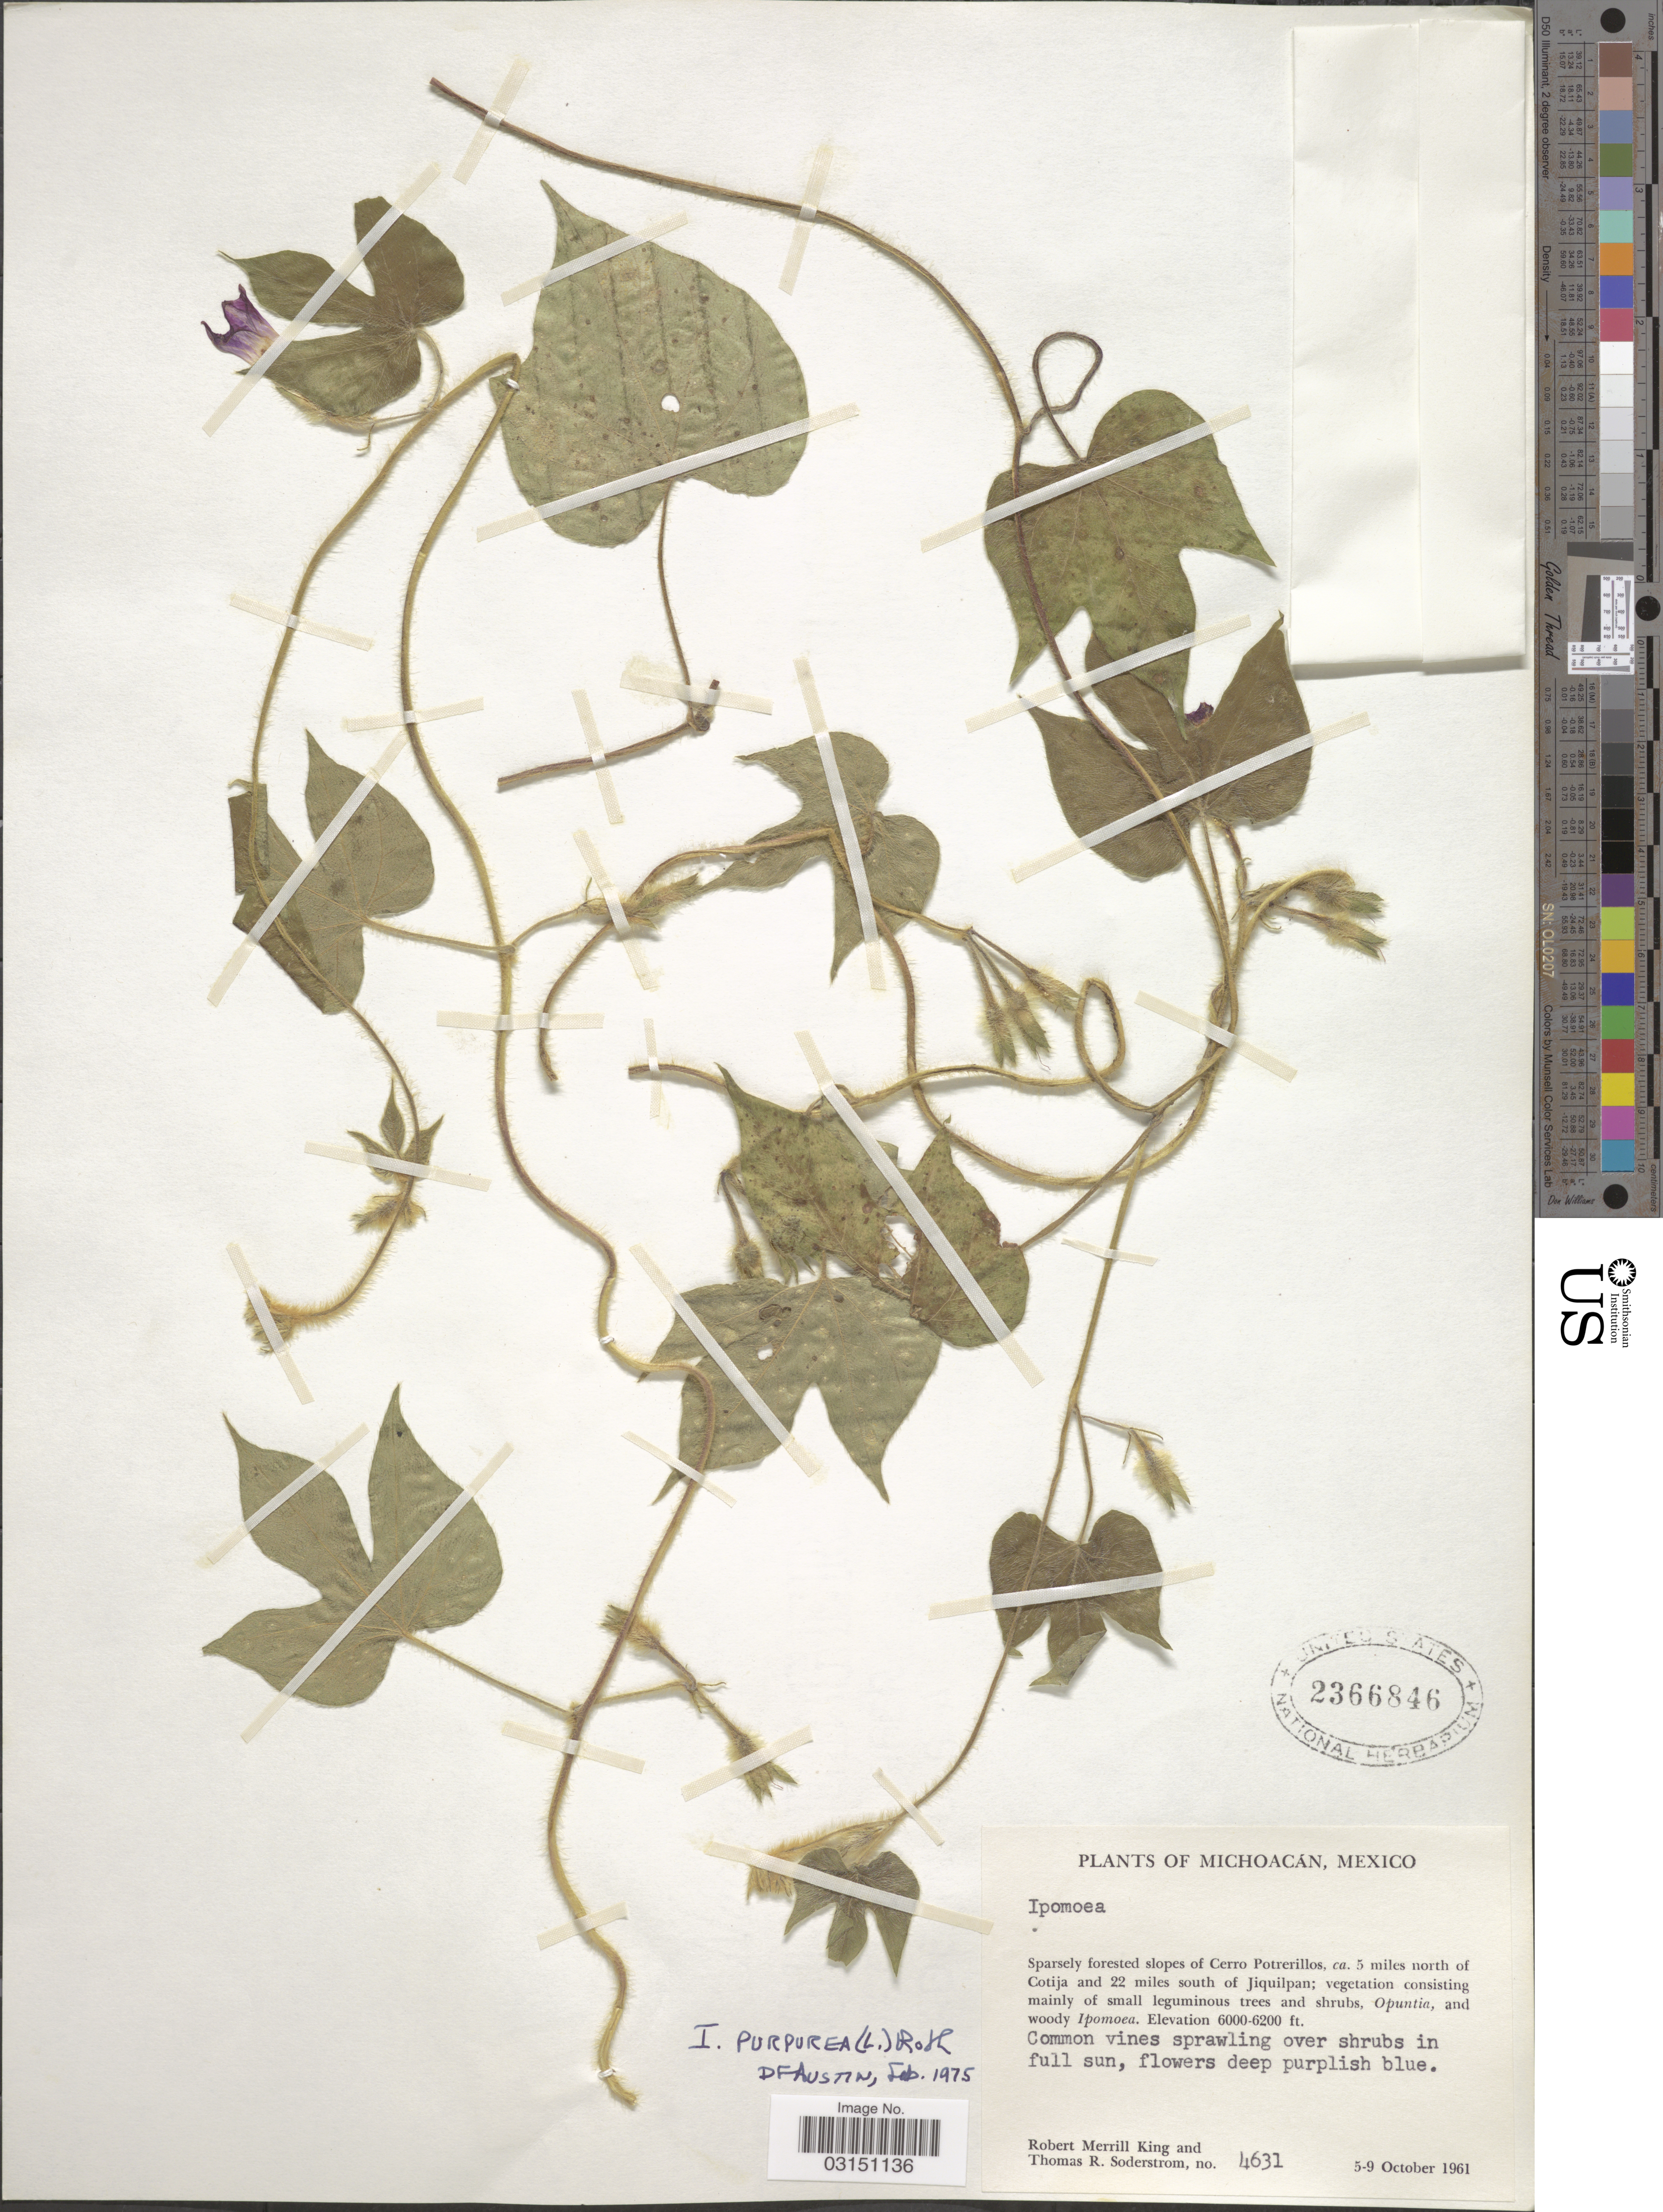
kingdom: Plantae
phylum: Tracheophyta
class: Magnoliopsida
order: Solanales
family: Convolvulaceae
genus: Ipomoea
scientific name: Ipomoea purpurea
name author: (L.) Roth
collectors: R. M. King & T. R. Soderstrom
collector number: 4631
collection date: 1961-10-05/1961-10-09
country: Mexico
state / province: Michoacán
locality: Sparsely forested slopes of Cerro Potrerillos, ca. 5 miles north of Cotija and 22 miles south of Jiquilpan.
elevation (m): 1829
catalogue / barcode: US 2366846